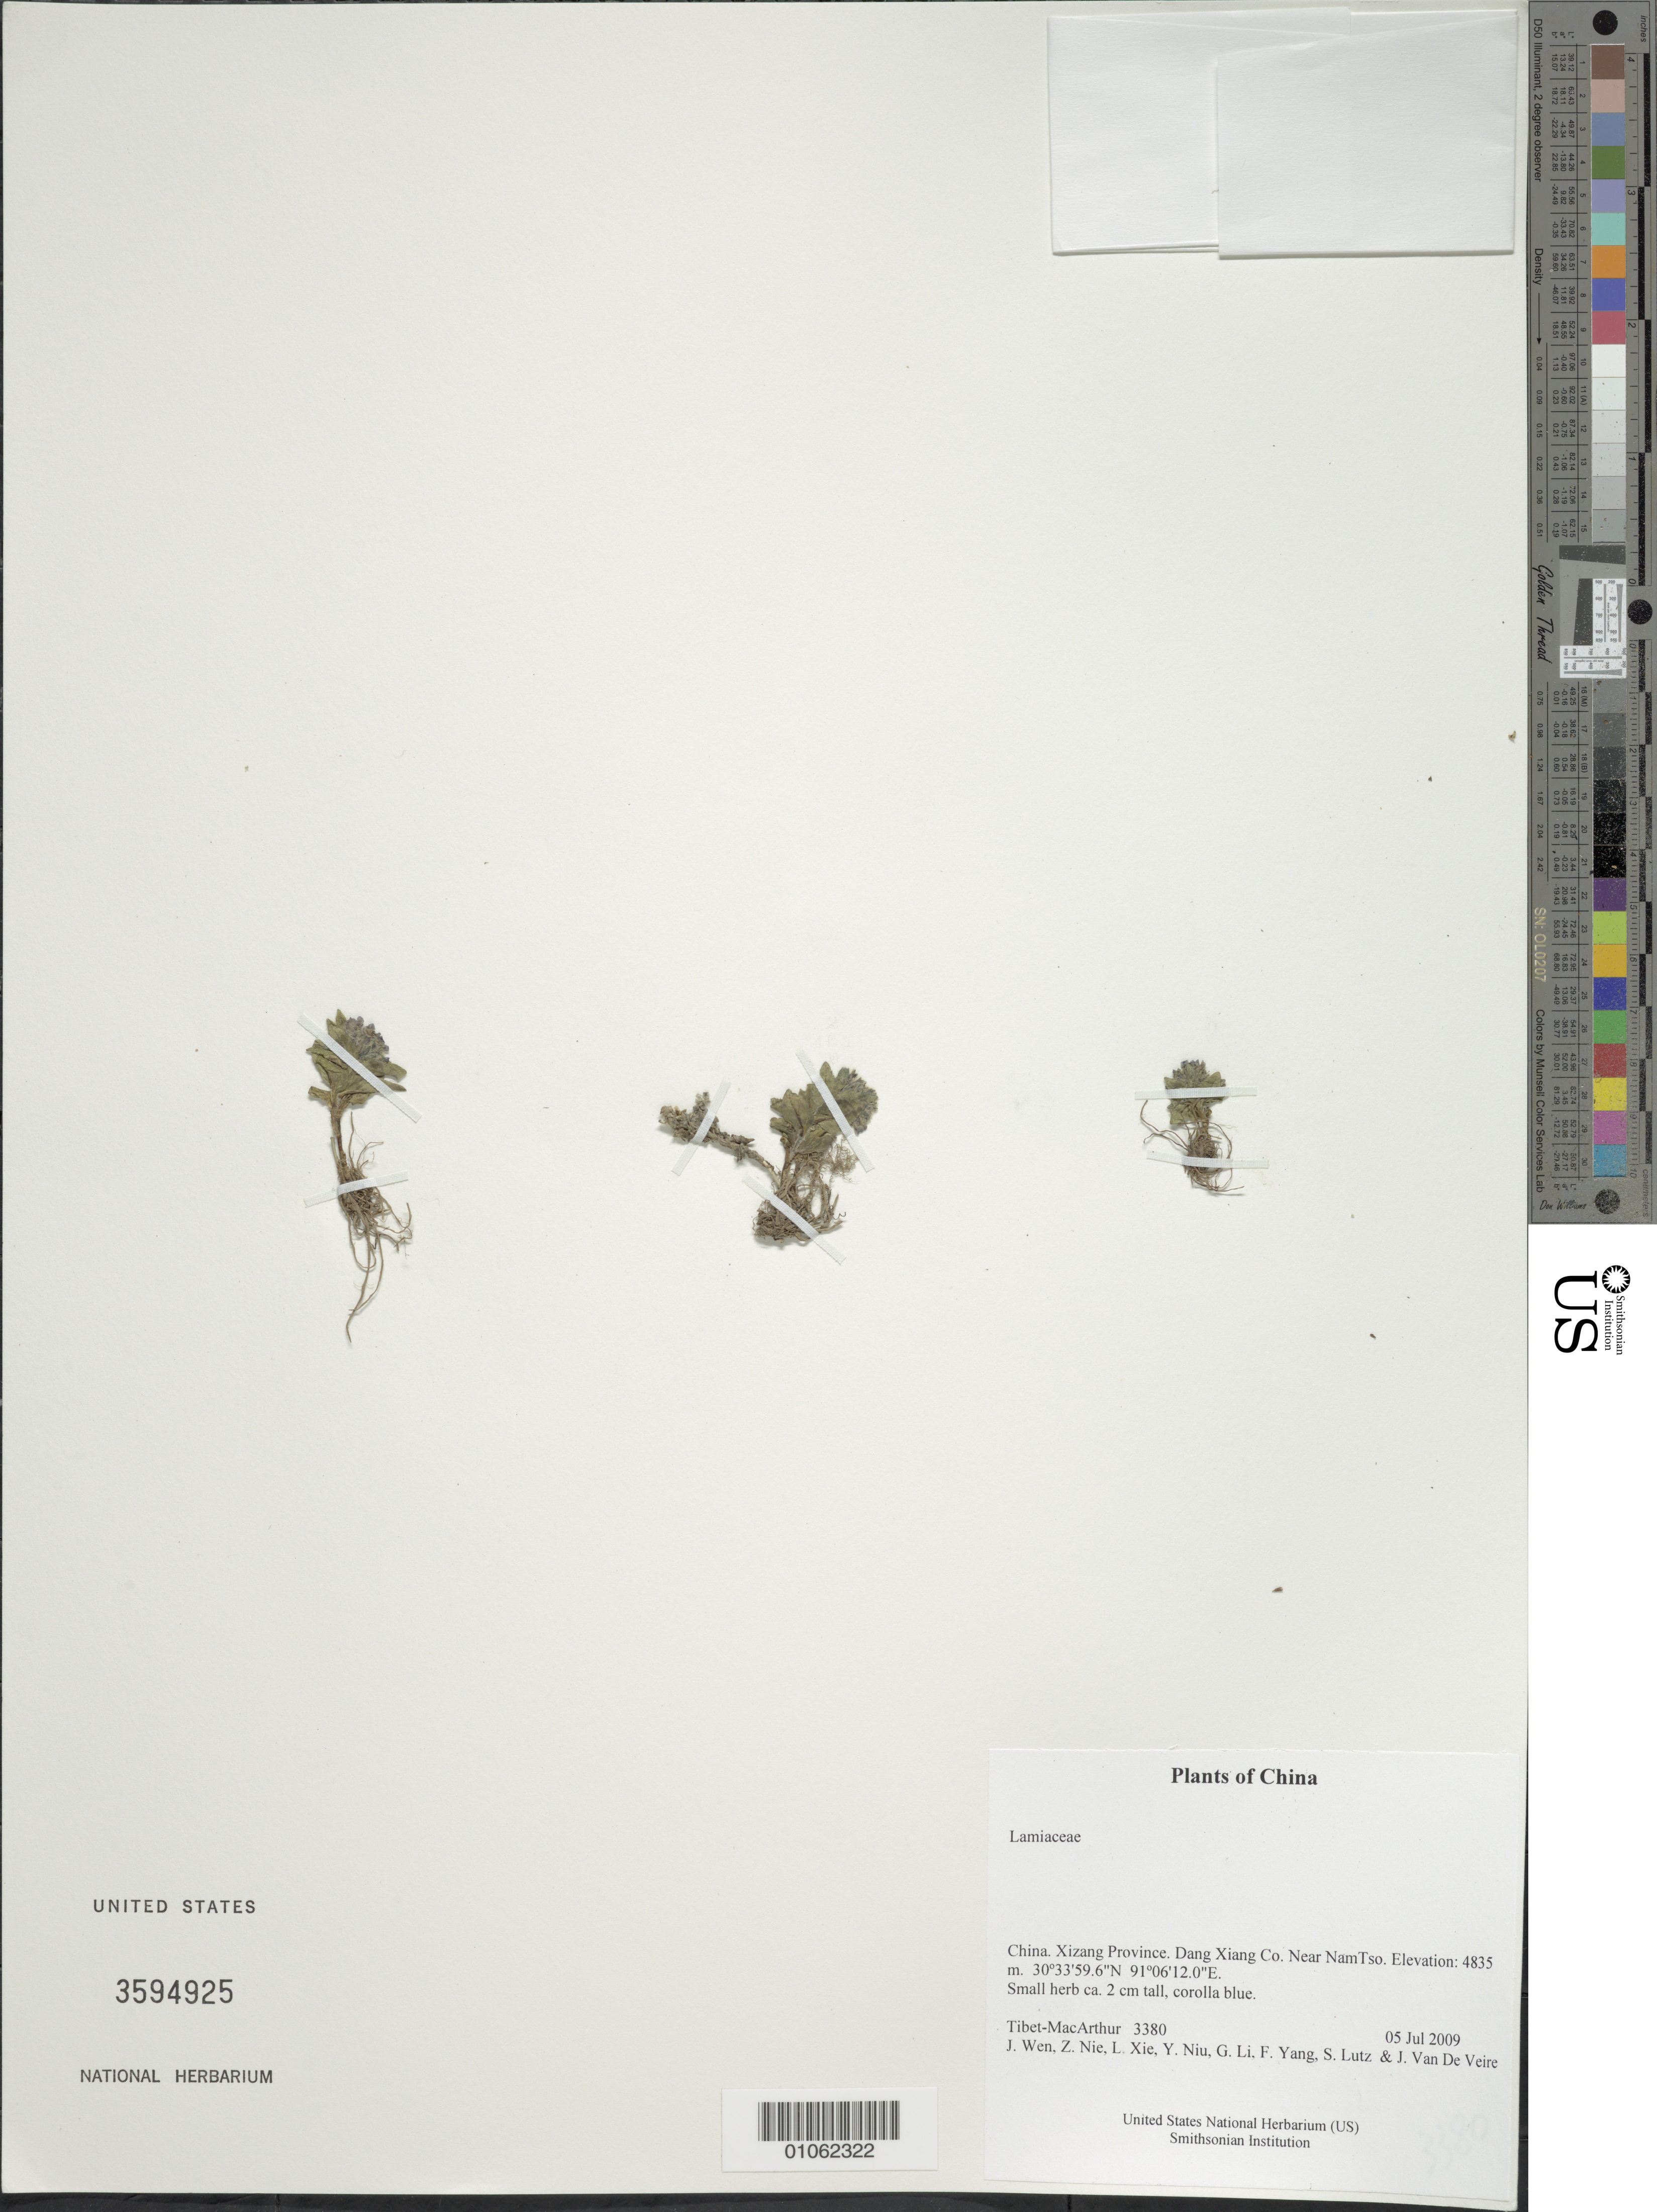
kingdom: Plantae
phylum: Tracheophyta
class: Magnoliopsida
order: Lamiales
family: Lamiaceae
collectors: Tibet-MacArthur, J. Wen, Z. Nie, L. Xie, Y. Niu, G. Li, F. Yang, S. Lutz & J. Van De Veire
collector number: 3380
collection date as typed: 05 Jul 2009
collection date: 2009-07-05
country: China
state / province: Xizang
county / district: Dang Xiang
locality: Near NamTso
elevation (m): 4835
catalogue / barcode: US 3594925